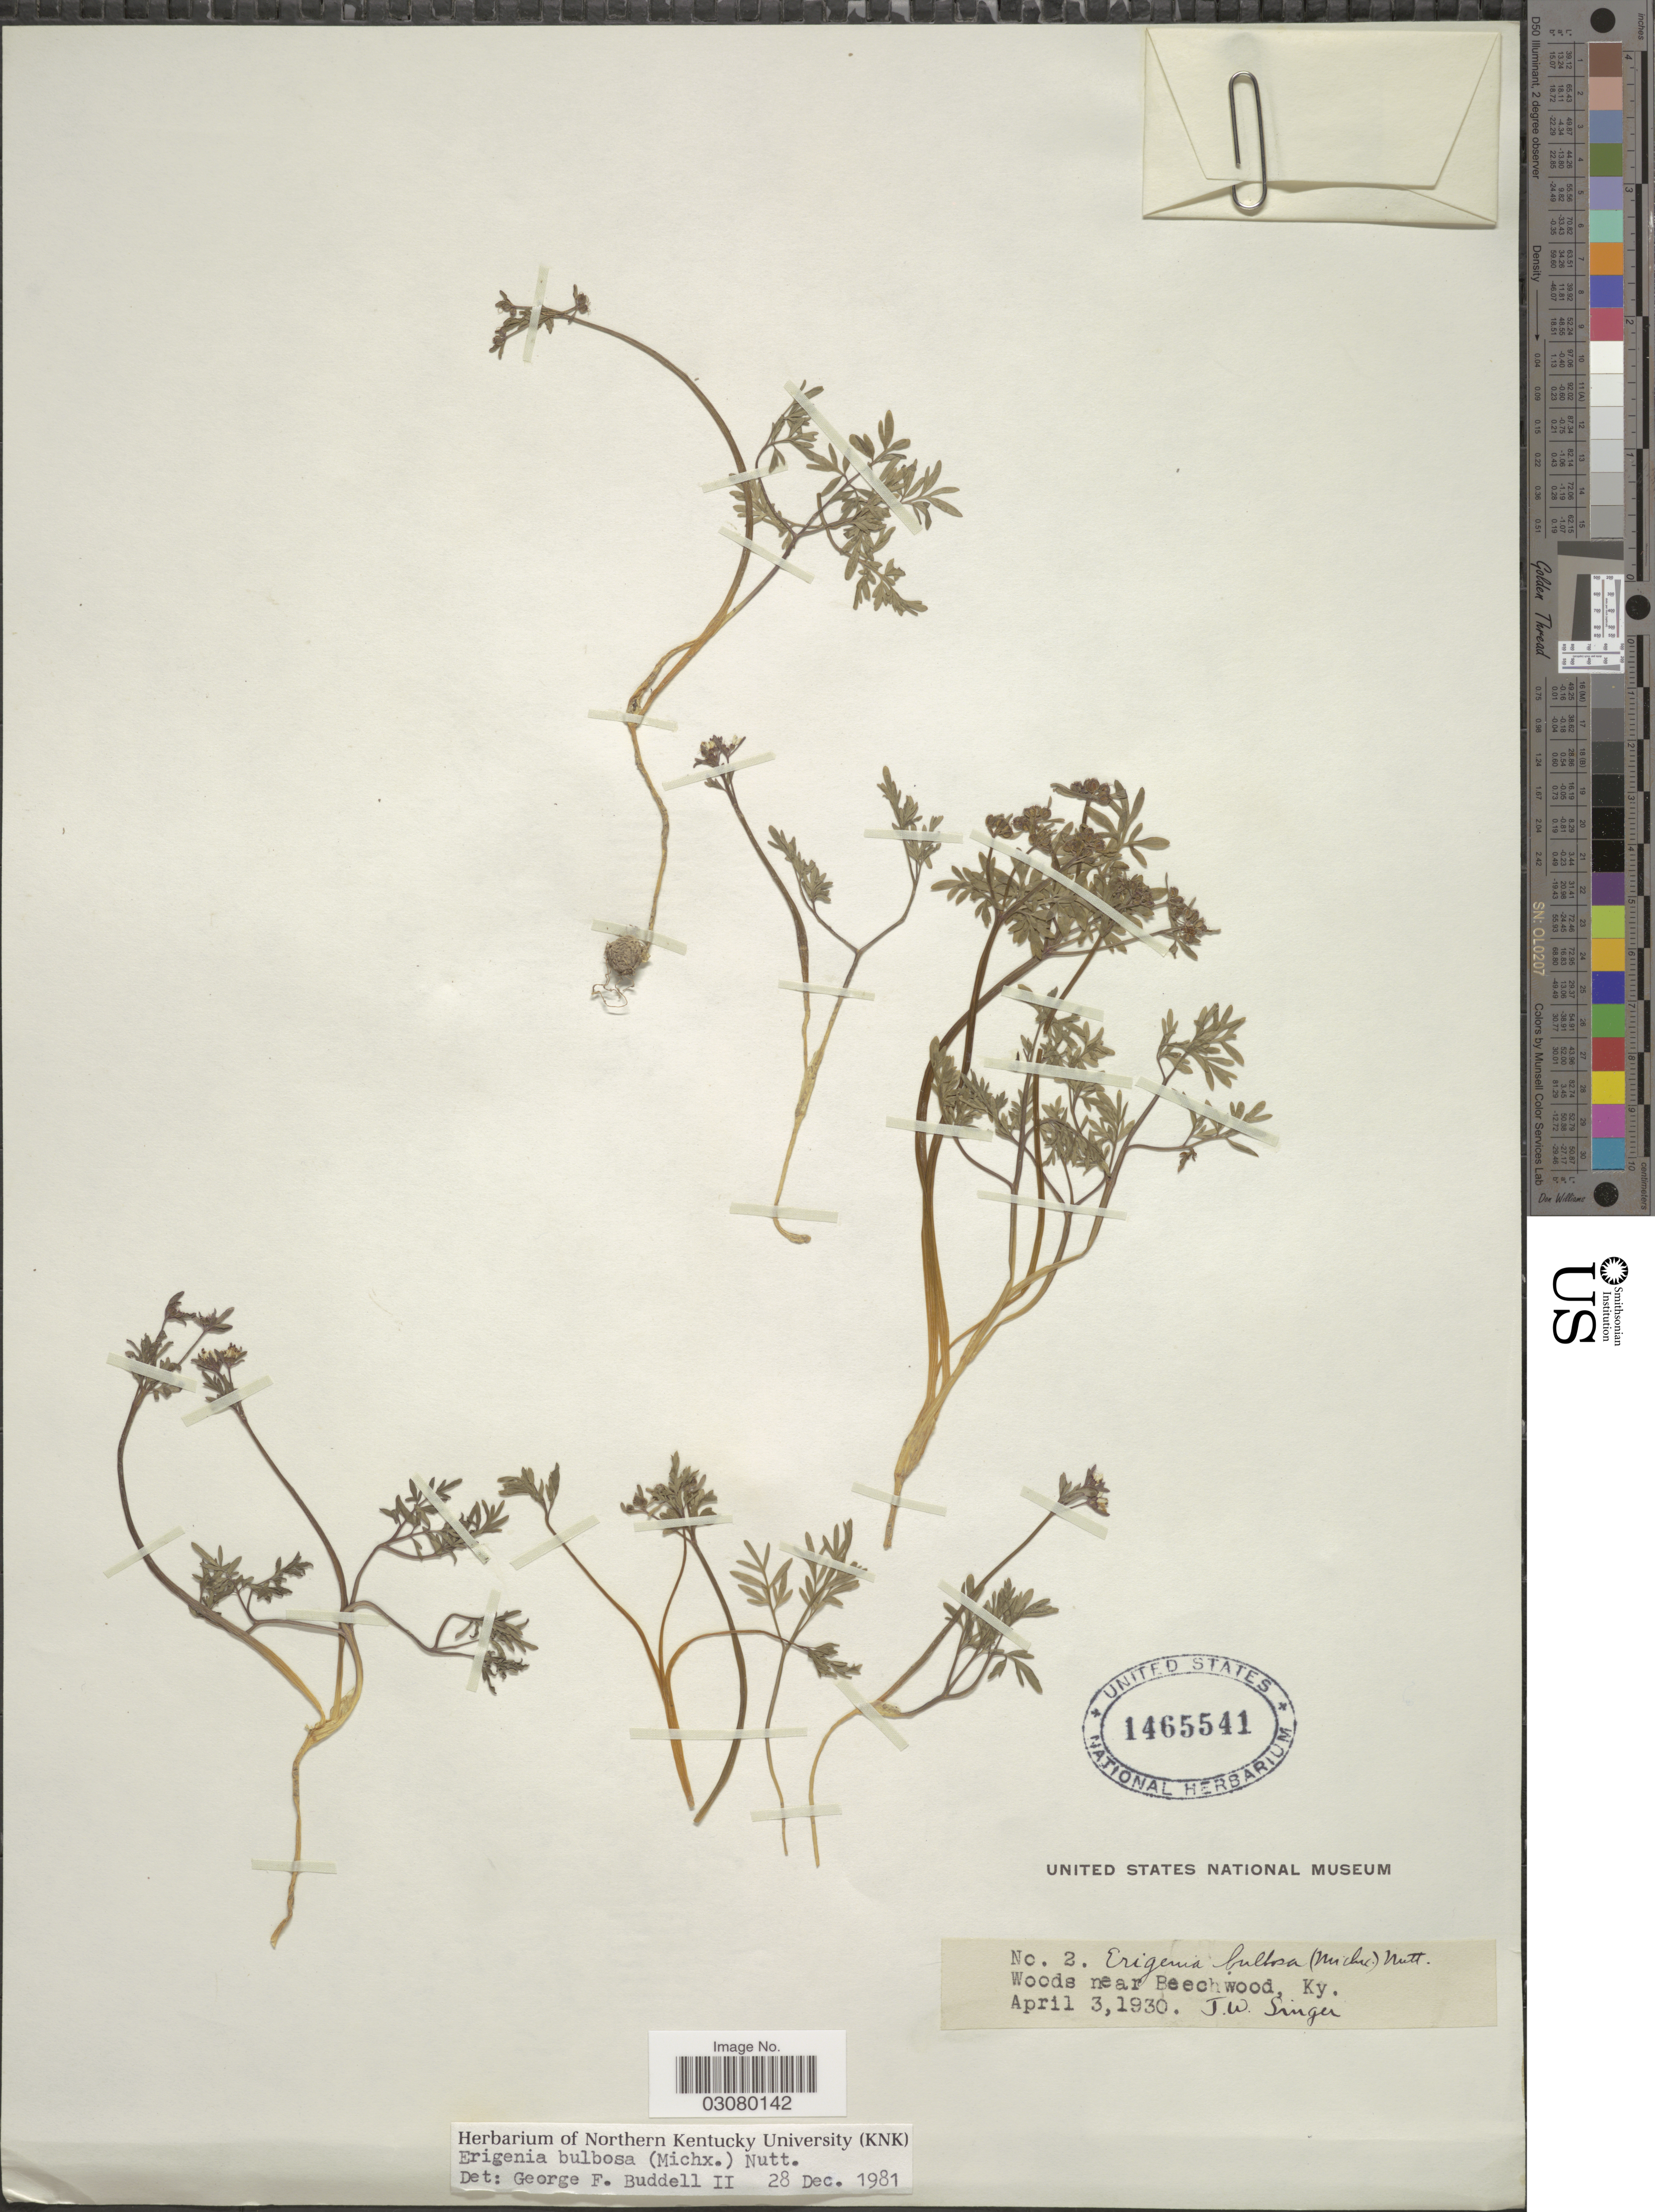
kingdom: Plantae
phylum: Tracheophyta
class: Magnoliopsida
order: Apiales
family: Apiaceae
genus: Erigenia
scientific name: Erigenia bulbosa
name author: (Michx.) Nutt.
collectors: J. EW. Singer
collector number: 2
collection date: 1930-04-03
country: United States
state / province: Kentucky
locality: Woods near Beechwood.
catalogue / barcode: US 1465541